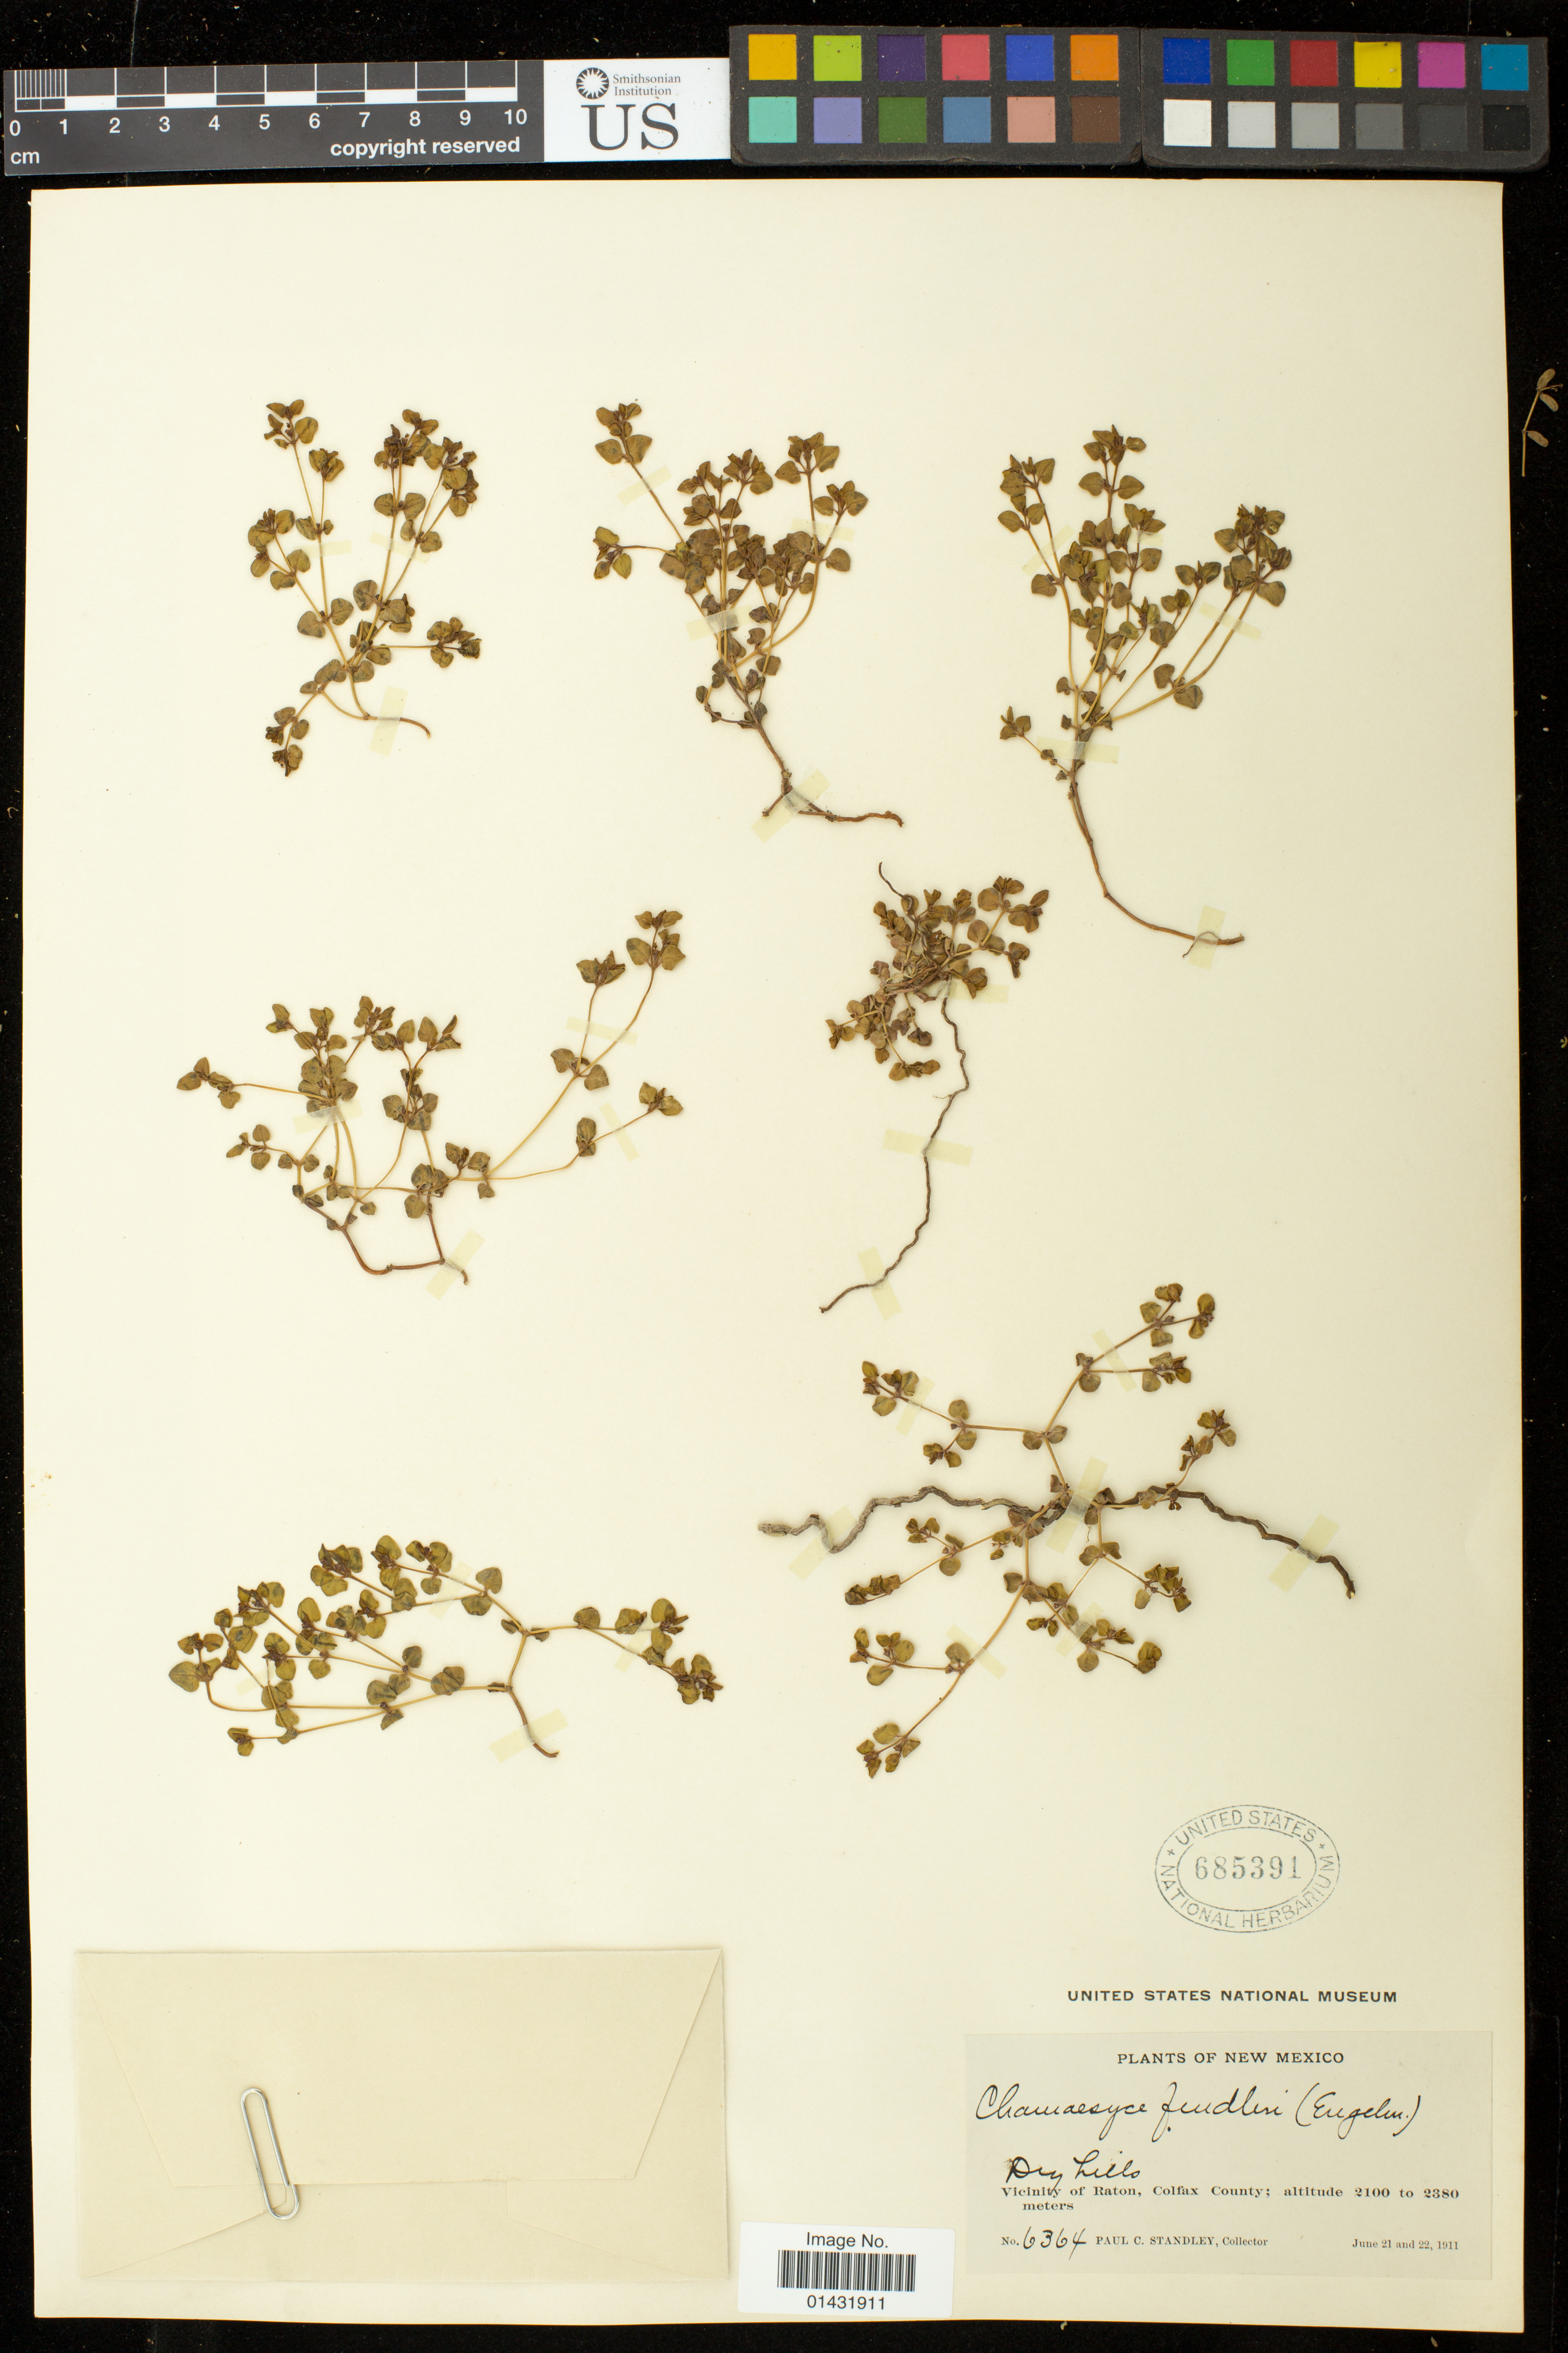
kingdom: Plantae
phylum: Tracheophyta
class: Magnoliopsida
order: Malpighiales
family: Euphorbiaceae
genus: Euphorbia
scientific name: Euphorbia fendleri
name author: Torr. & A. Gray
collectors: P. C. Standley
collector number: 6364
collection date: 1911-06-21,1911-06-22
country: United States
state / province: New Mexico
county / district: Colfax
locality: Dry hills vicinity of Raton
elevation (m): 2100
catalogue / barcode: US 685391